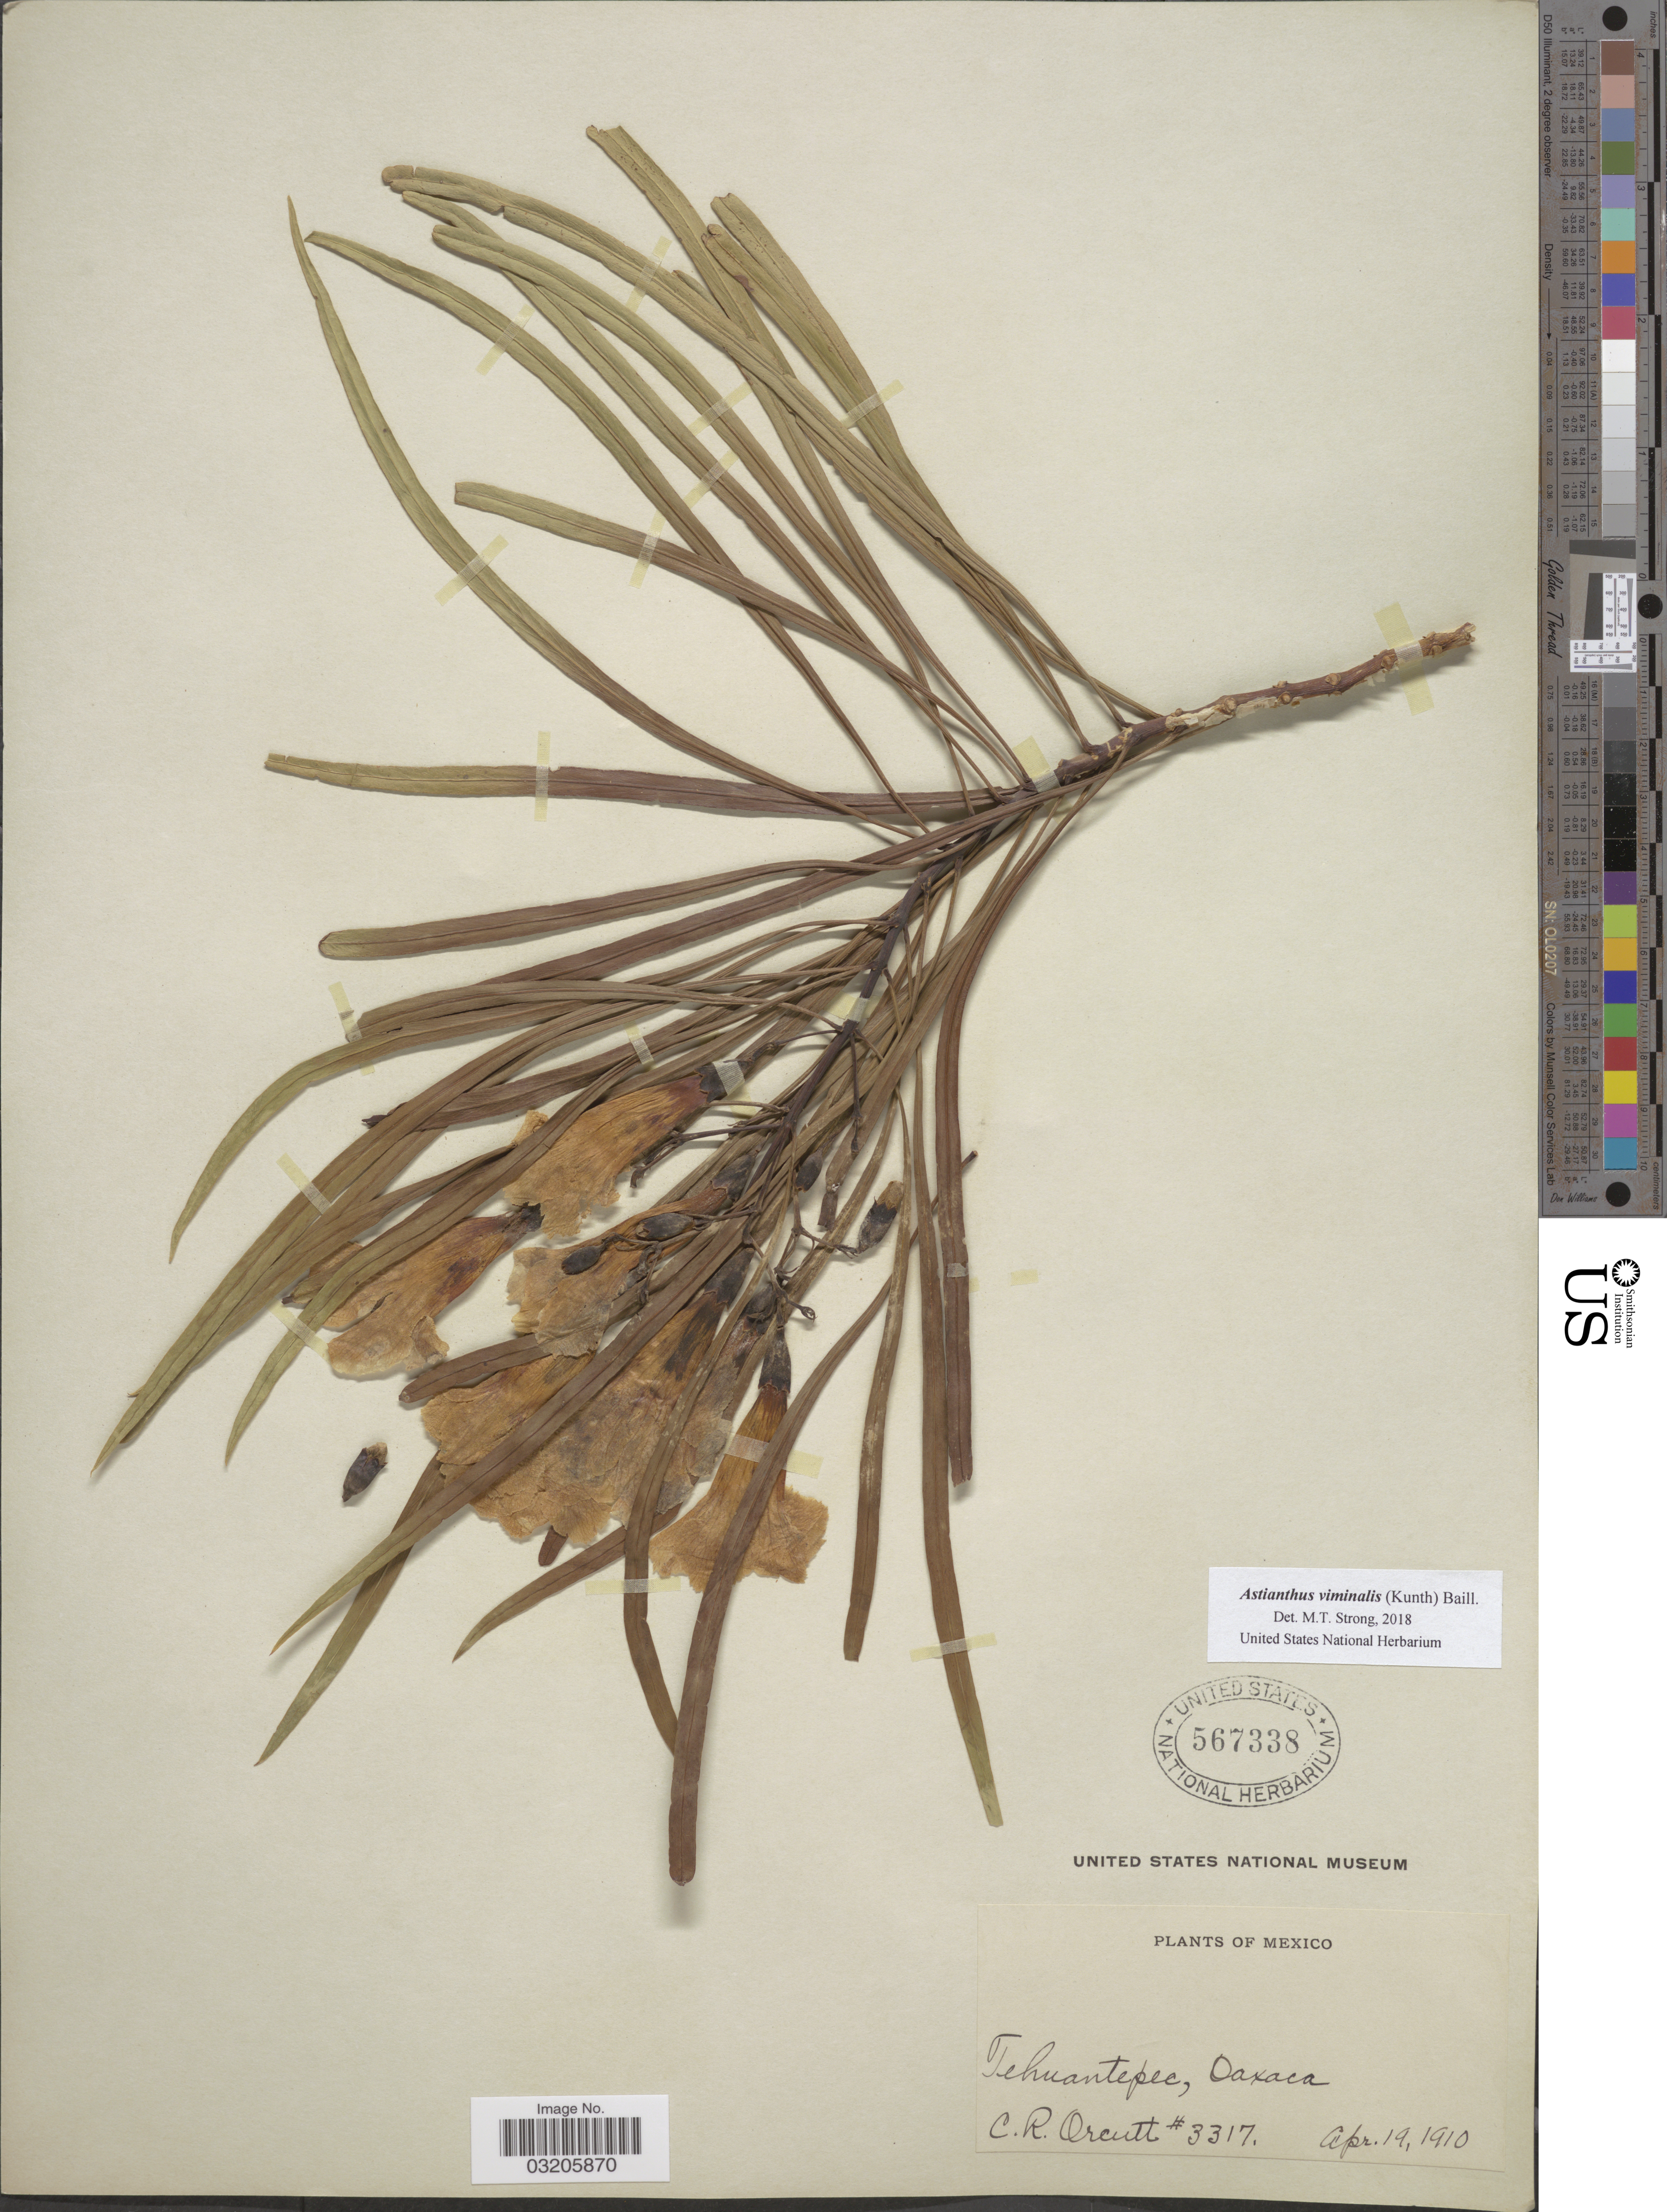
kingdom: Plantae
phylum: Tracheophyta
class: Magnoliopsida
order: Lamiales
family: Bignoniaceae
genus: Astianthus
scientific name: Astianthus viminalis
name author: (Kunth) Baill.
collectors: C. R. Orcutt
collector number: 3317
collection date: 1910-04-19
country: Mexico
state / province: Oaxaca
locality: Tehuantepec.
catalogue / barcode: US 567338